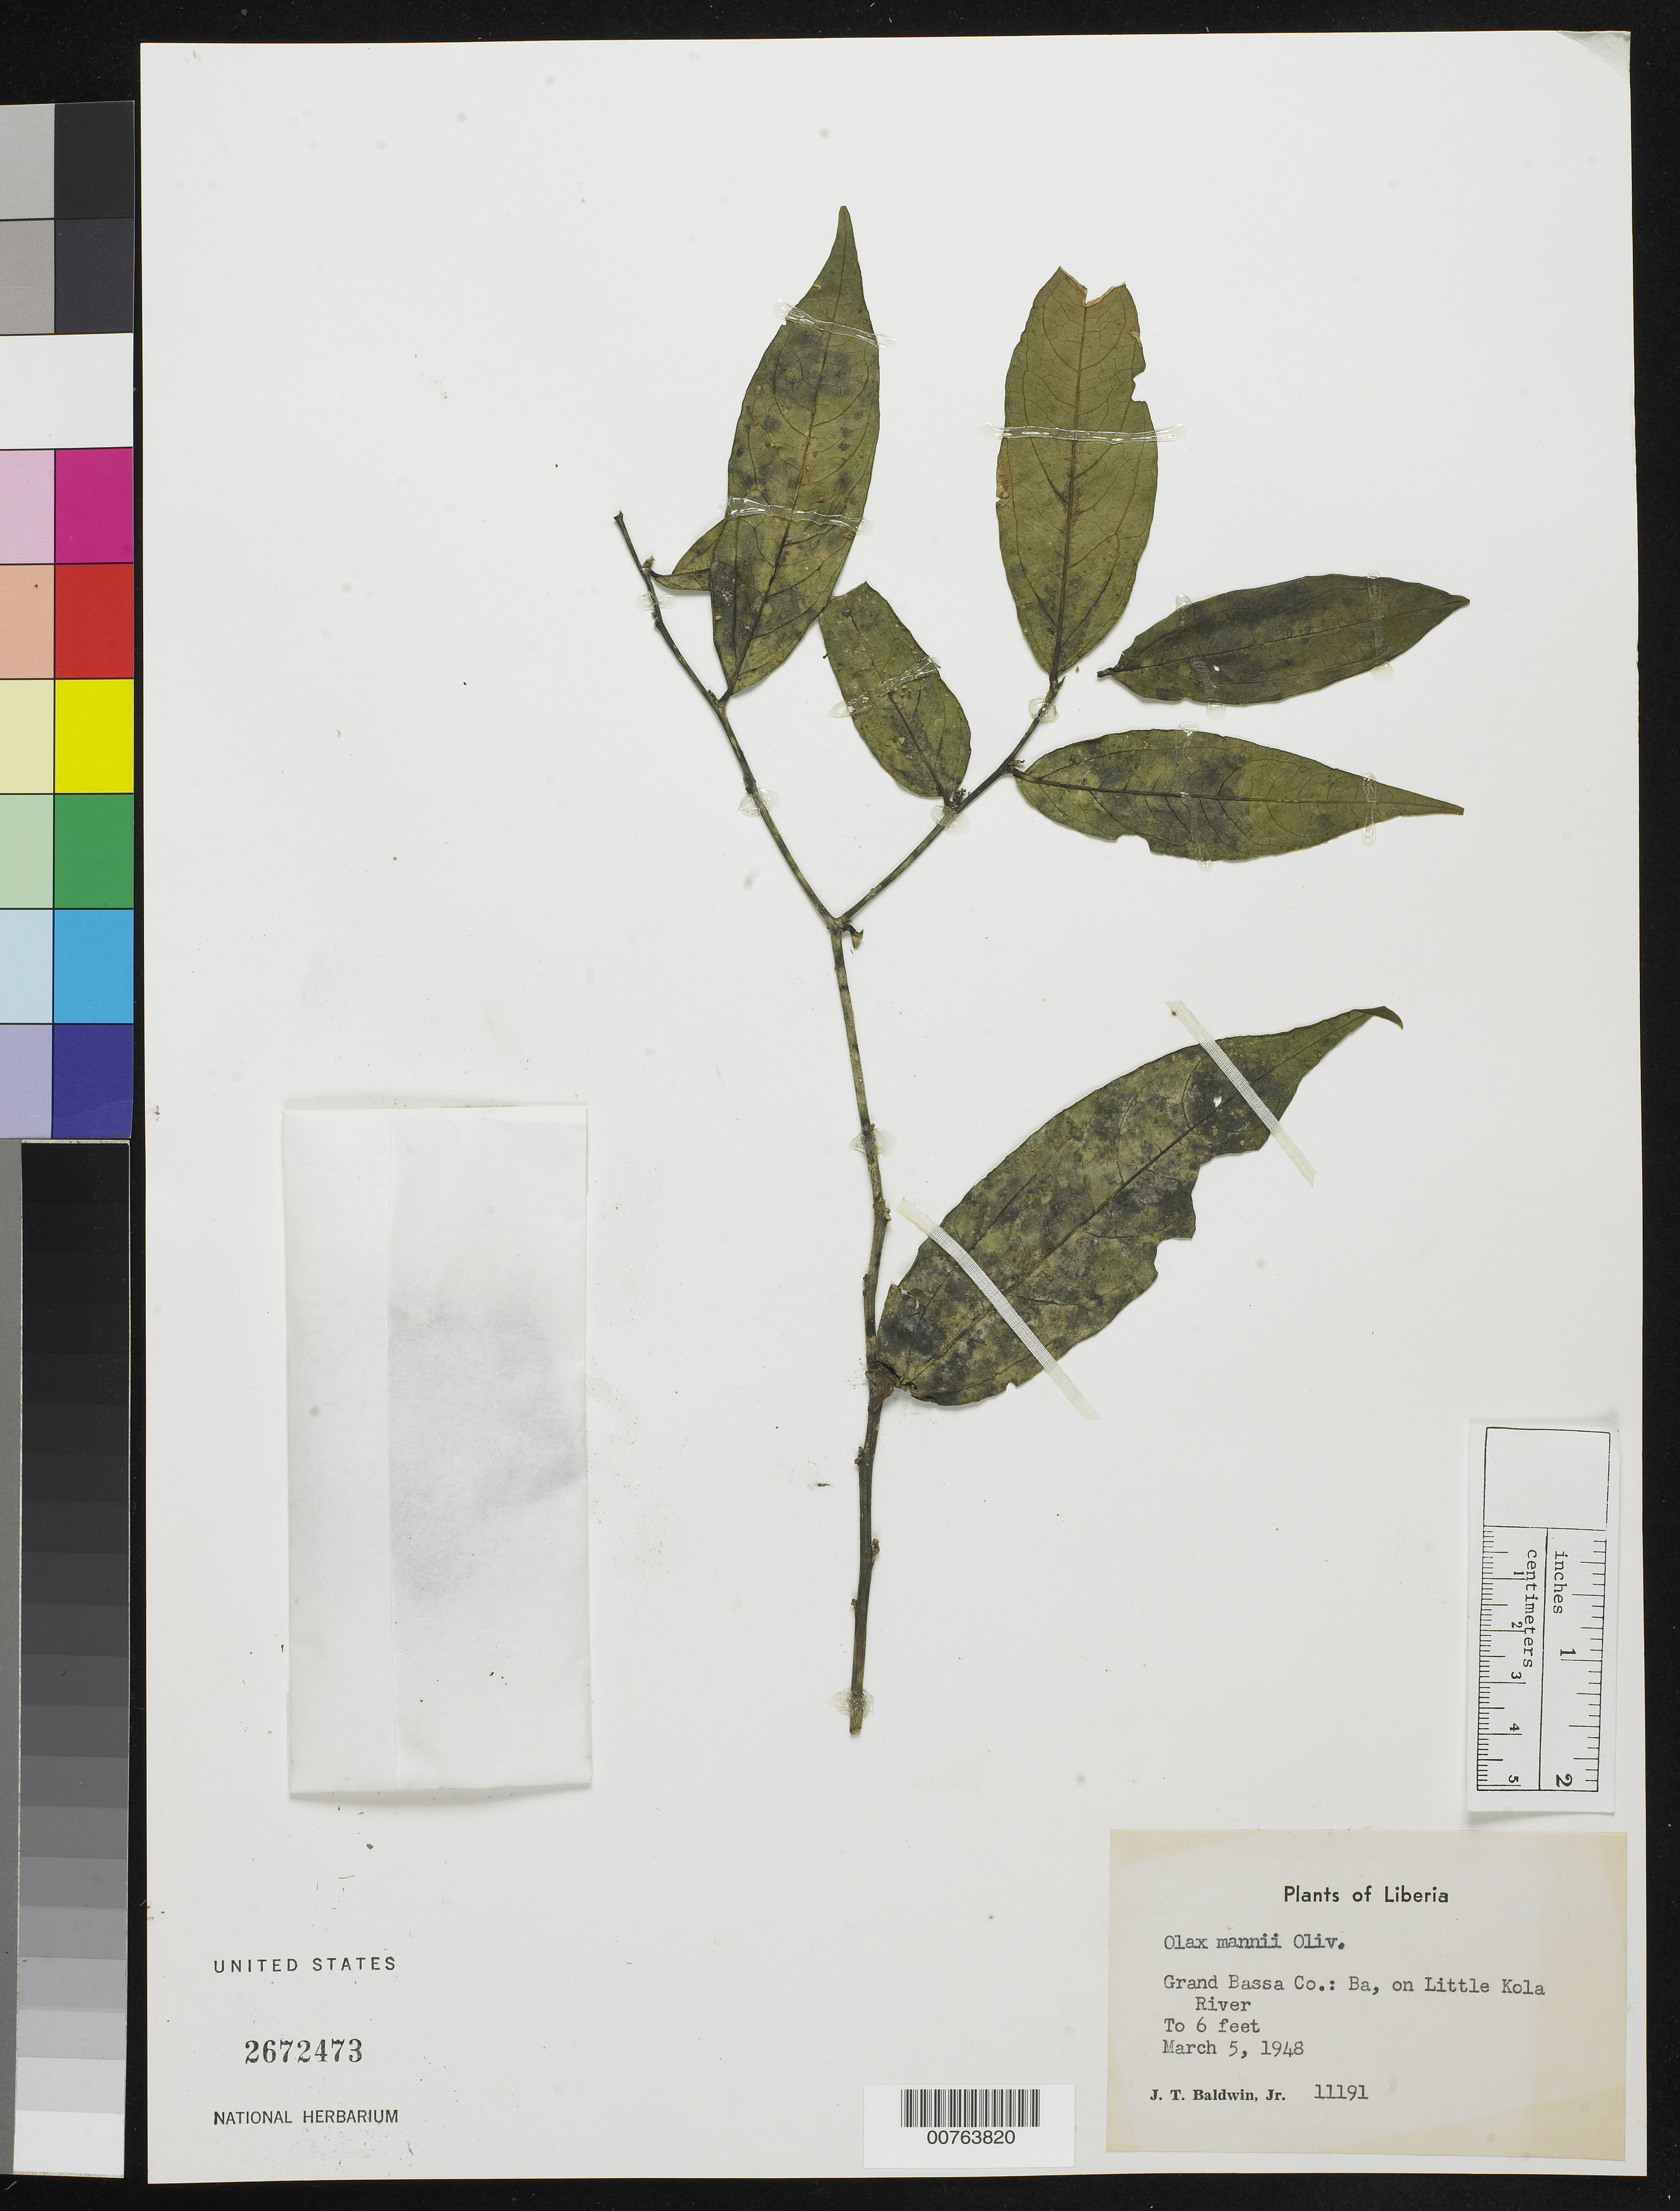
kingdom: Plantae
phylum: Tracheophyta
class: Magnoliopsida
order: Santalales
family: Olacaceae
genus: Olax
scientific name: Olax mannii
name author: Oliv.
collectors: J. T. Baldwin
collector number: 11191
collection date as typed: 5 Mar 1948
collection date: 1948-03-05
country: Liberia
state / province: Grand Bassa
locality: Ba, on Little Kola River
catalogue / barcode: US 2672473